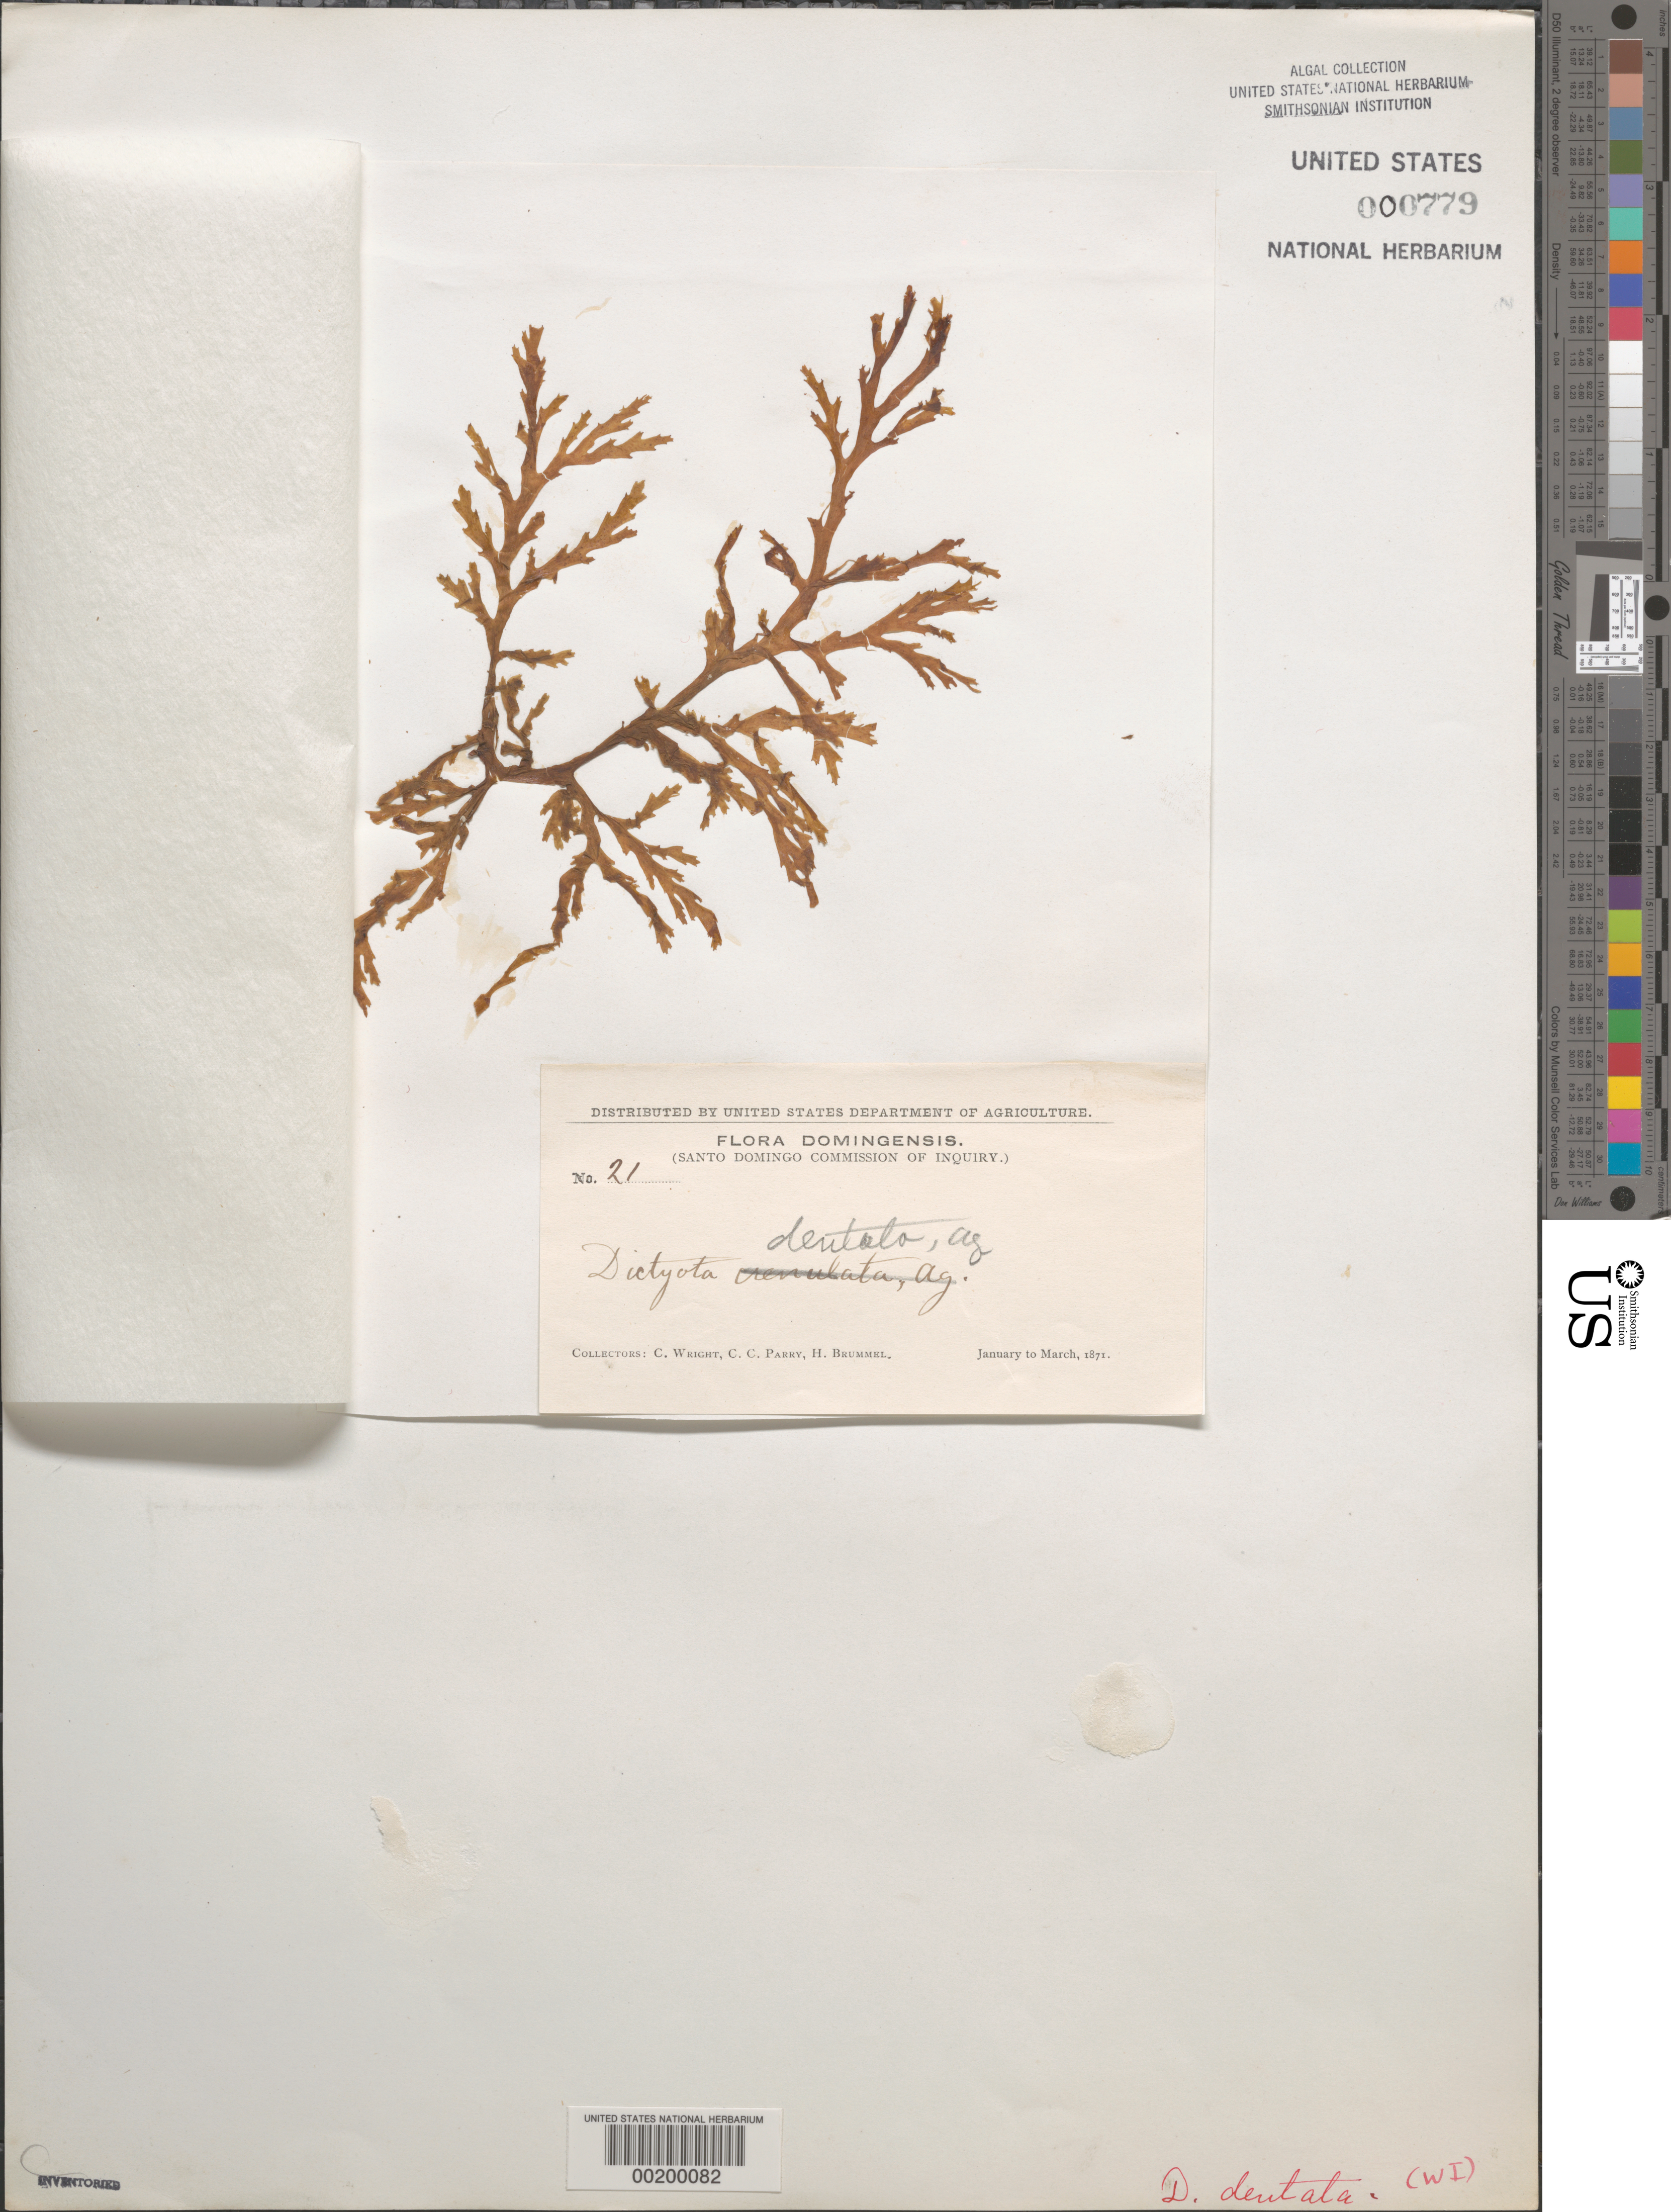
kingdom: Chromista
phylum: Ochrophyta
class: Phaeophyceae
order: Dictyotales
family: Dictyotaceae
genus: Dictyota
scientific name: Dictyota mertensii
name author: (C. Mart.) Kütz.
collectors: C. Wright, C. C. Parry & H. Brummel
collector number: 21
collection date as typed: Jan 1871 to -- Mar 1871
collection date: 1871-01/1871-03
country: Dominican Republic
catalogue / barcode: US 779